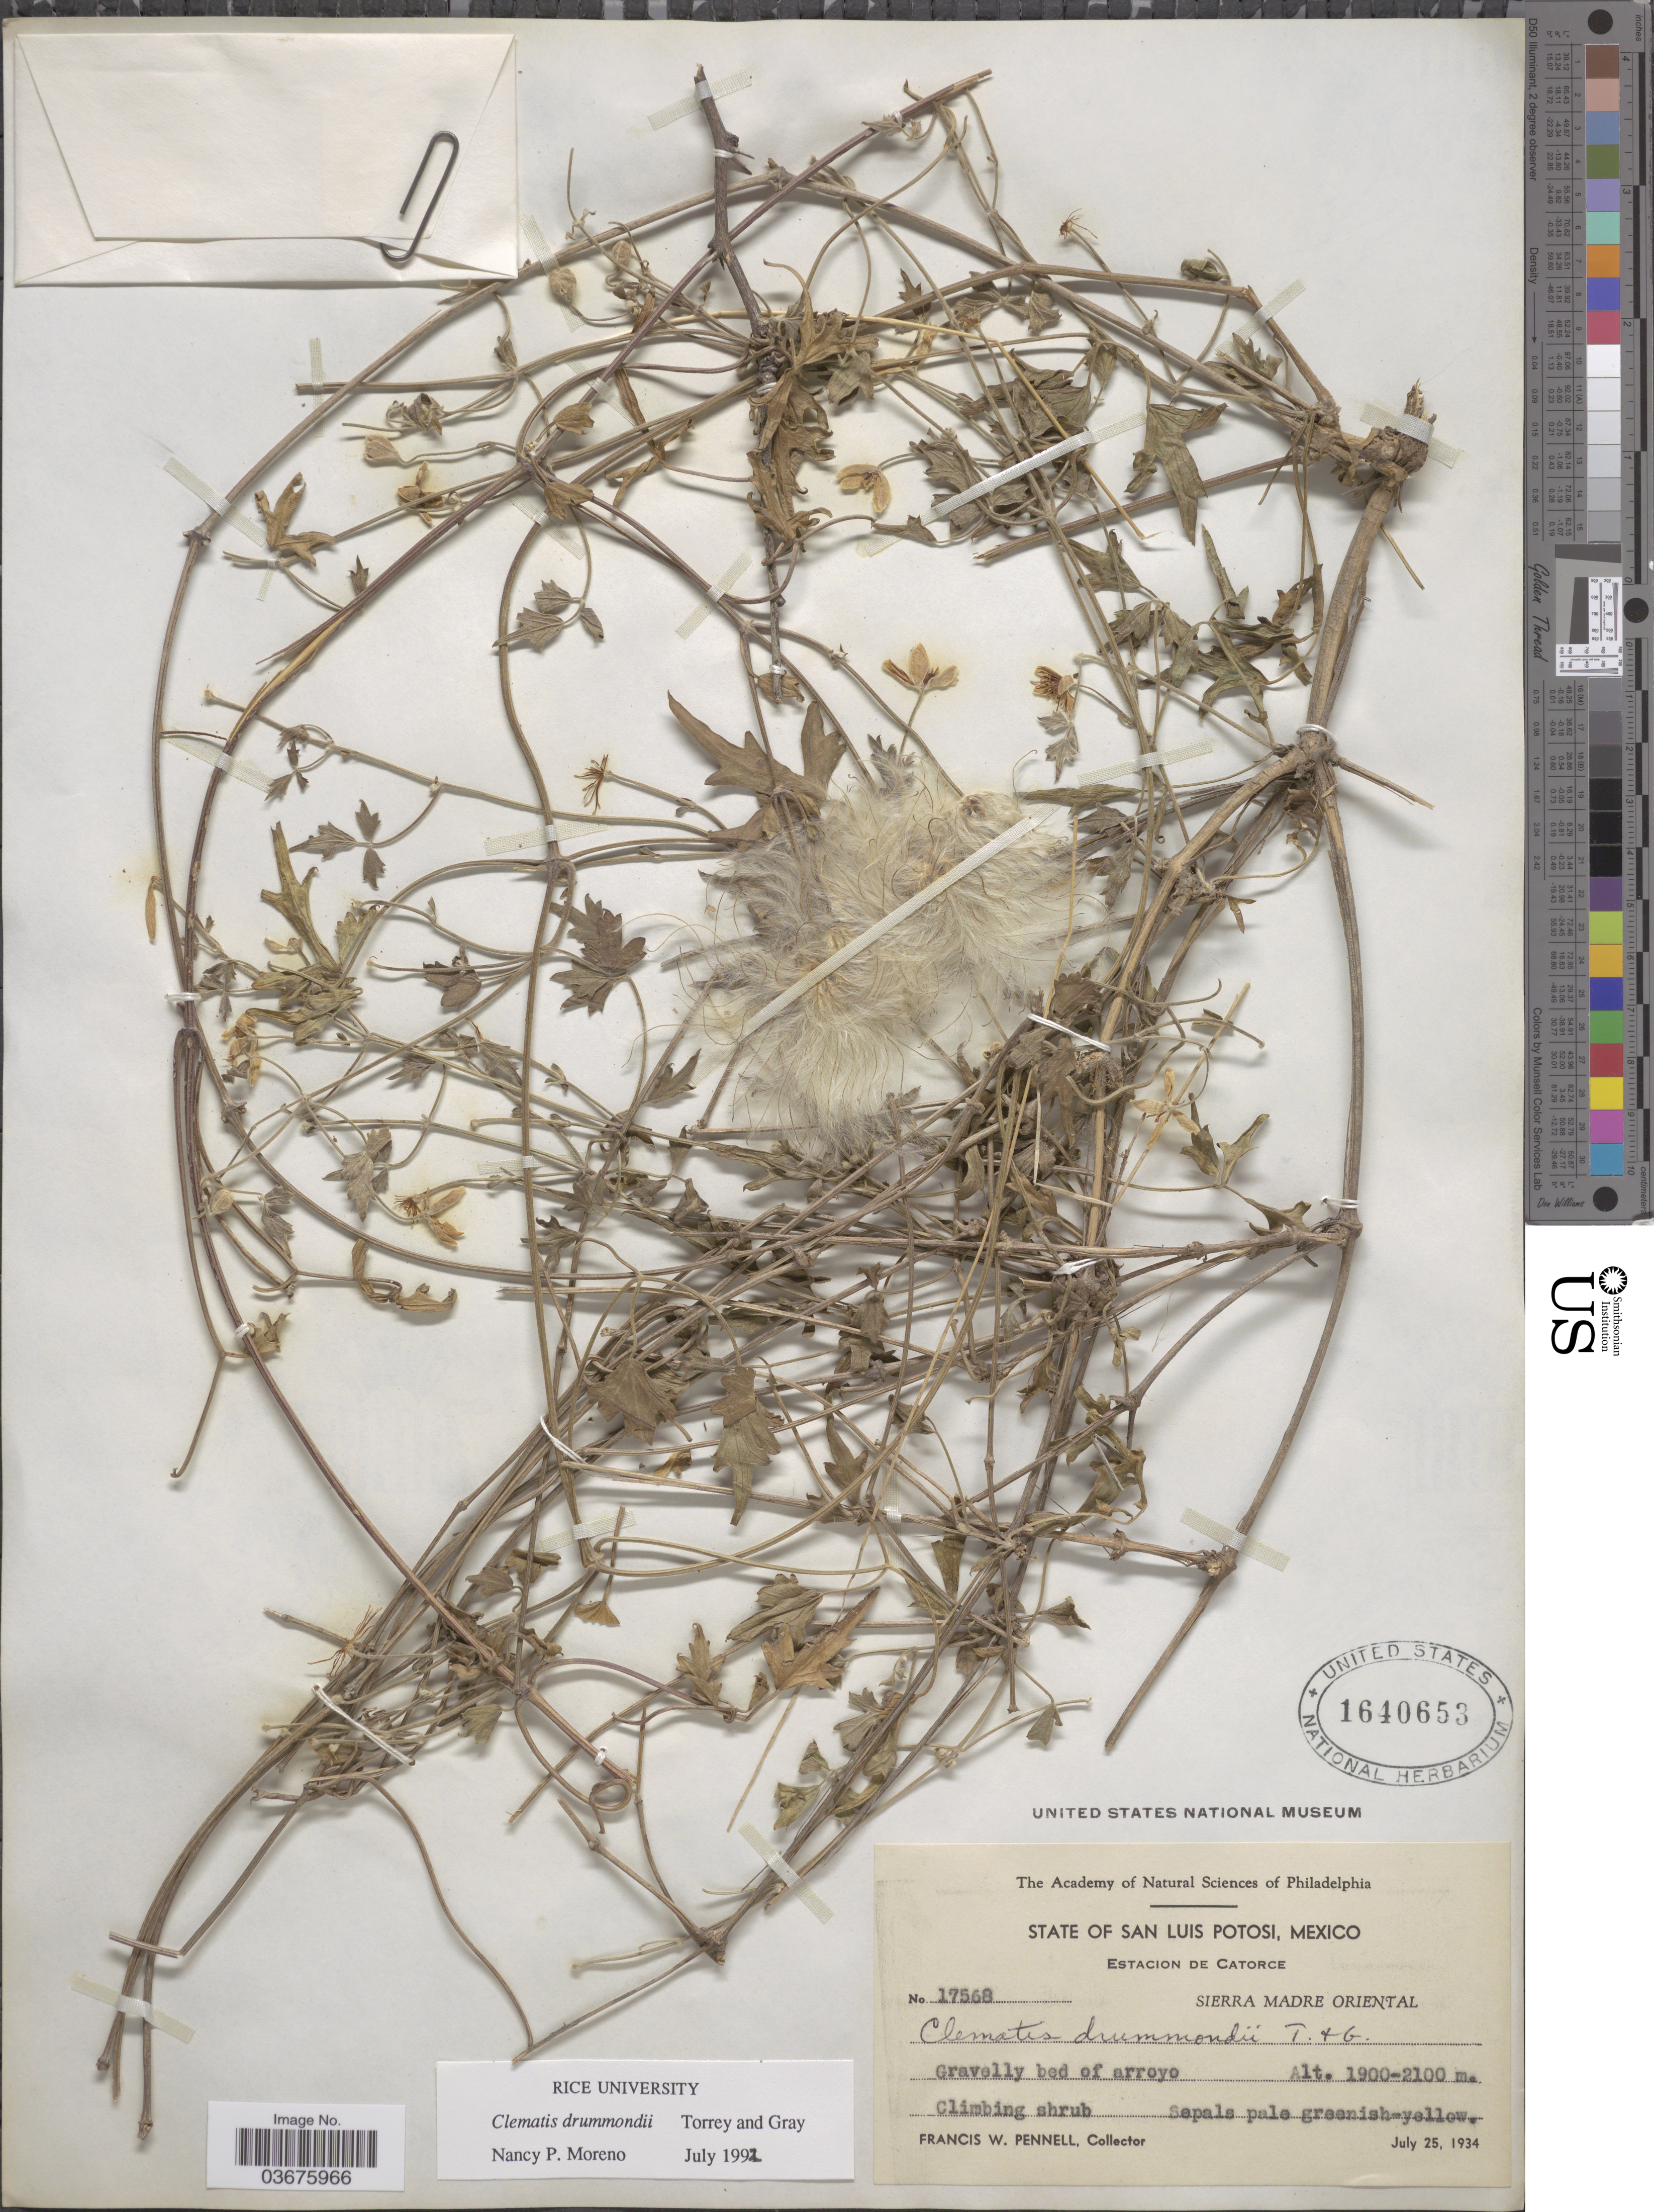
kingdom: Plantae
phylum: Tracheophyta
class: Magnoliopsida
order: Ranunculales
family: Ranunculaceae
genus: Clematis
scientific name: Clematis drummondii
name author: Torr. & A. Gray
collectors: F. W. Pennell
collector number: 17568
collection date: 1934-07-25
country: Mexico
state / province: San Luis Potosí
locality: Estacion de Catorce. Sierra Madre Oriental.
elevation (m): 1900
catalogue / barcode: US 1640653